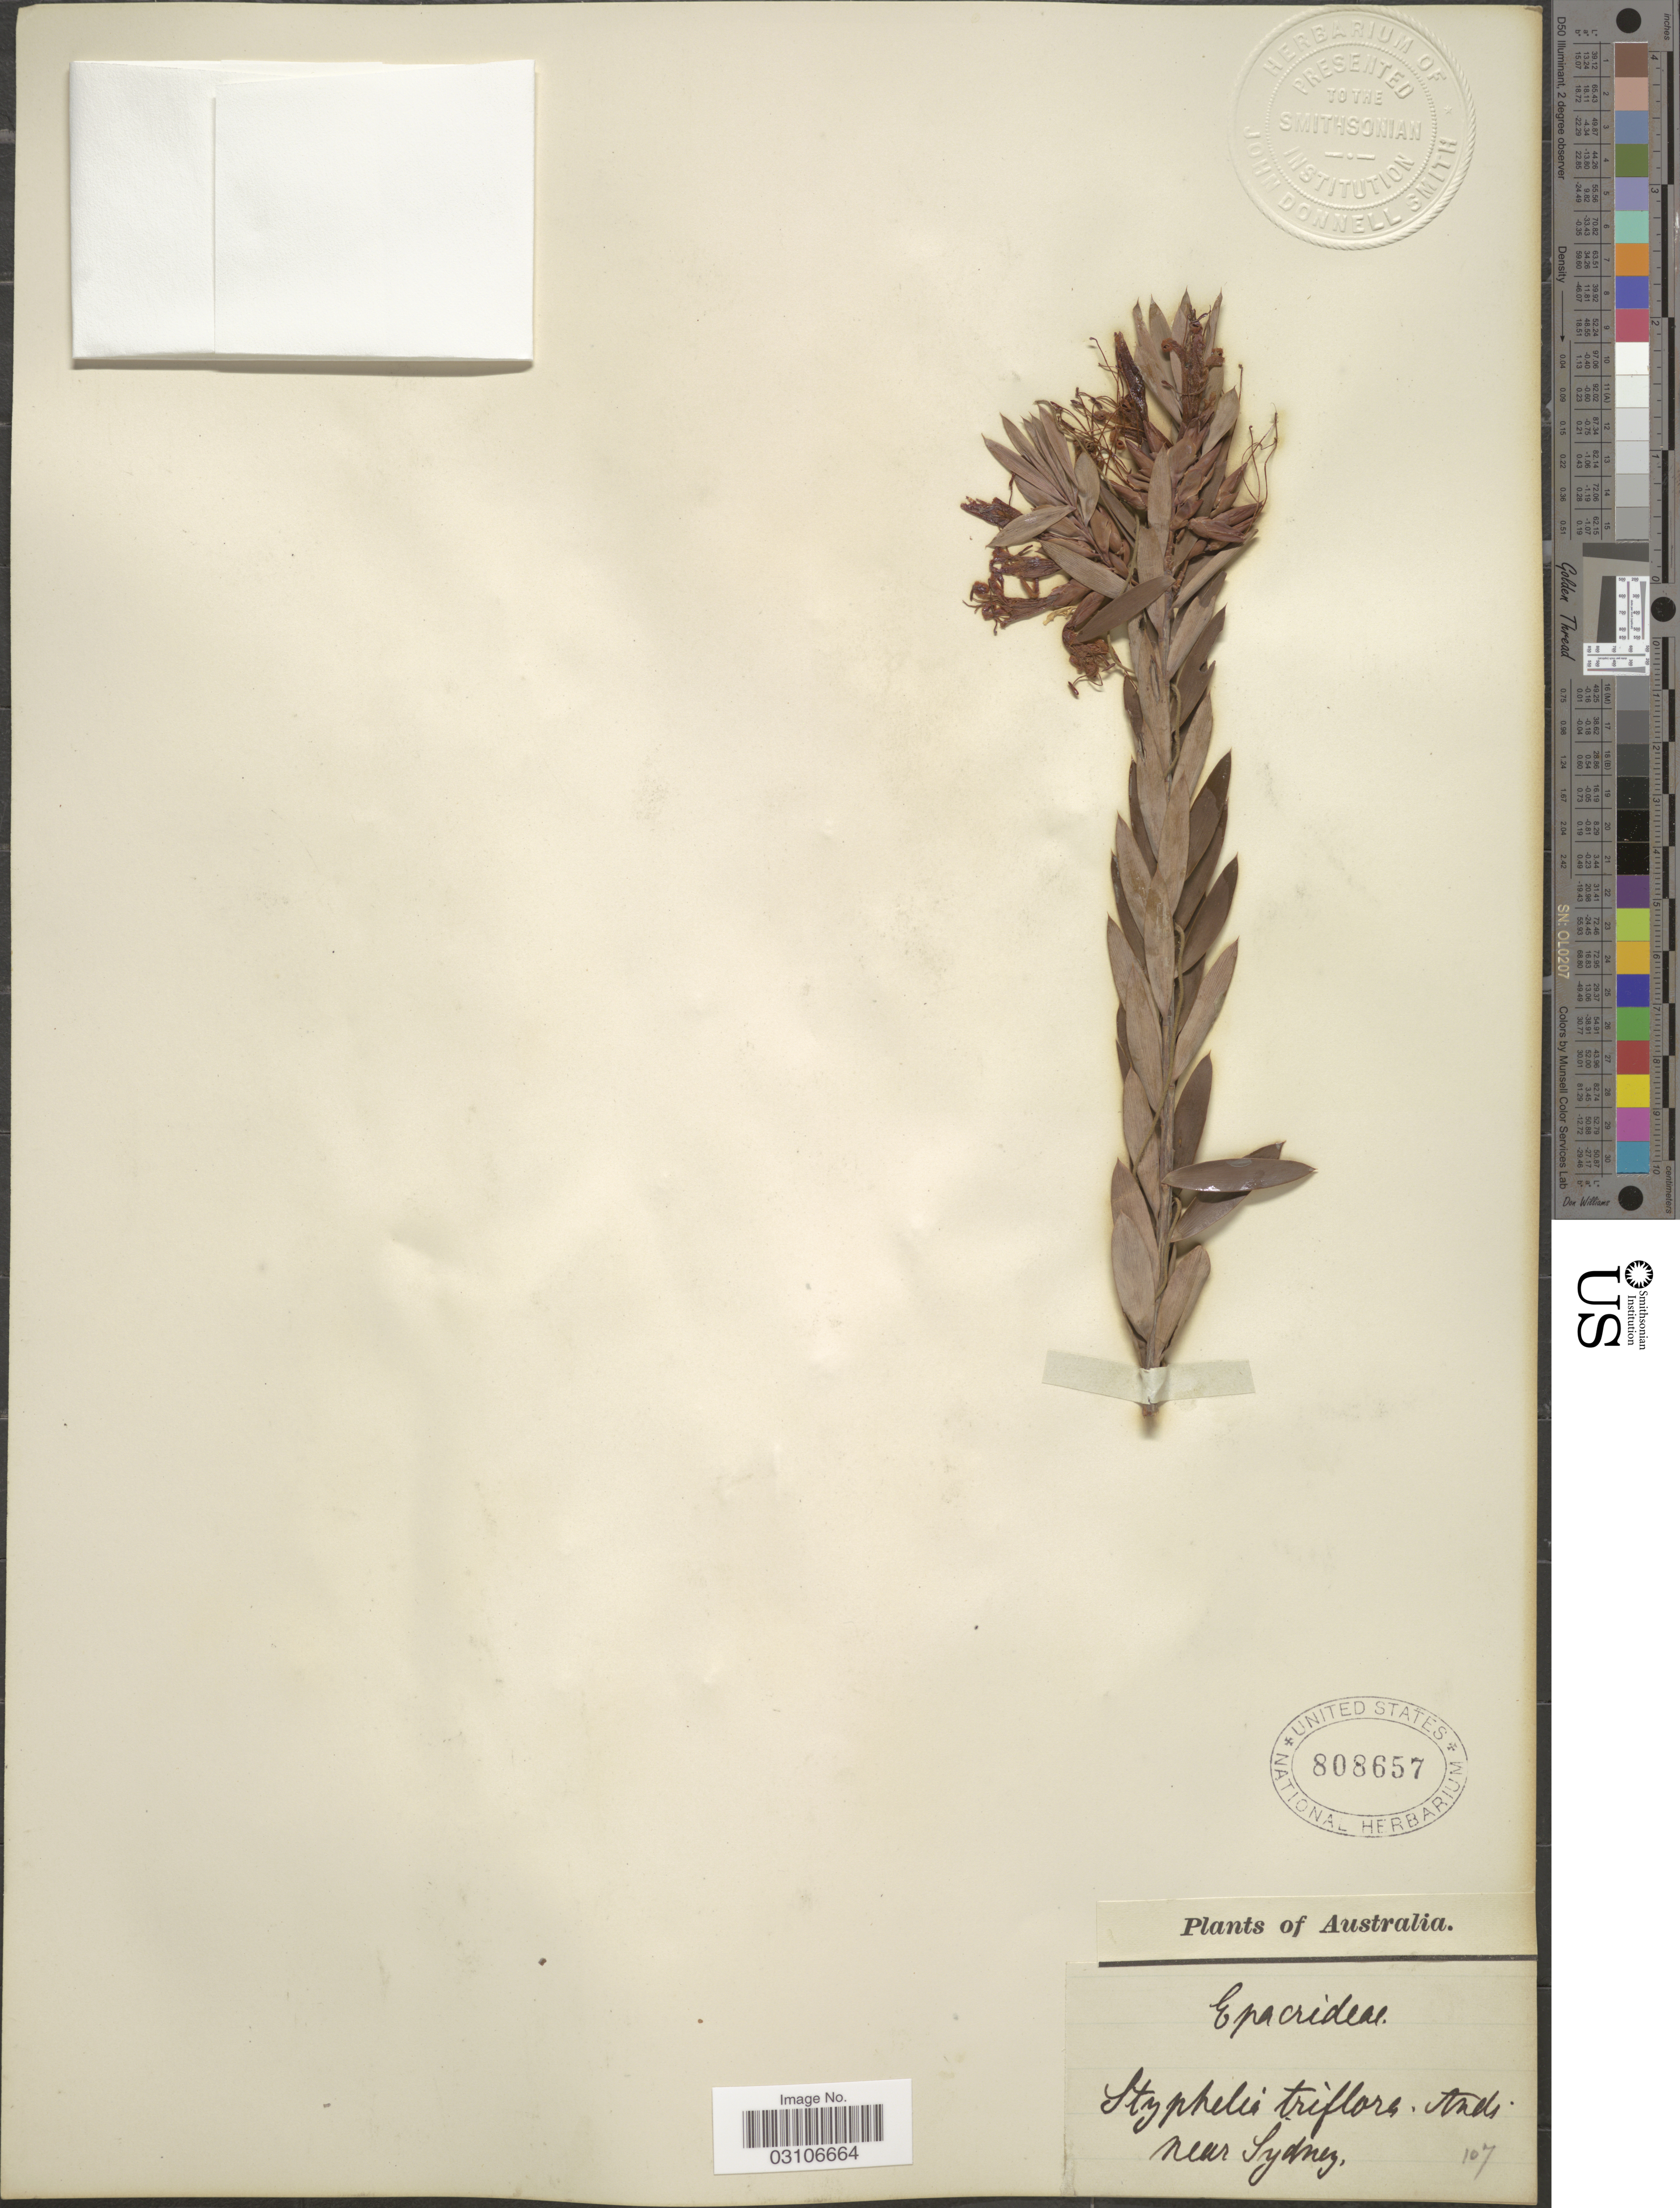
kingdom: Plantae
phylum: Tracheophyta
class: Magnoliopsida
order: Ericales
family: Ericaceae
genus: Styphelia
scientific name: Styphelia triflora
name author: Andrews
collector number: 107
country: Australia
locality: Near Sydney.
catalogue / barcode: US 808657